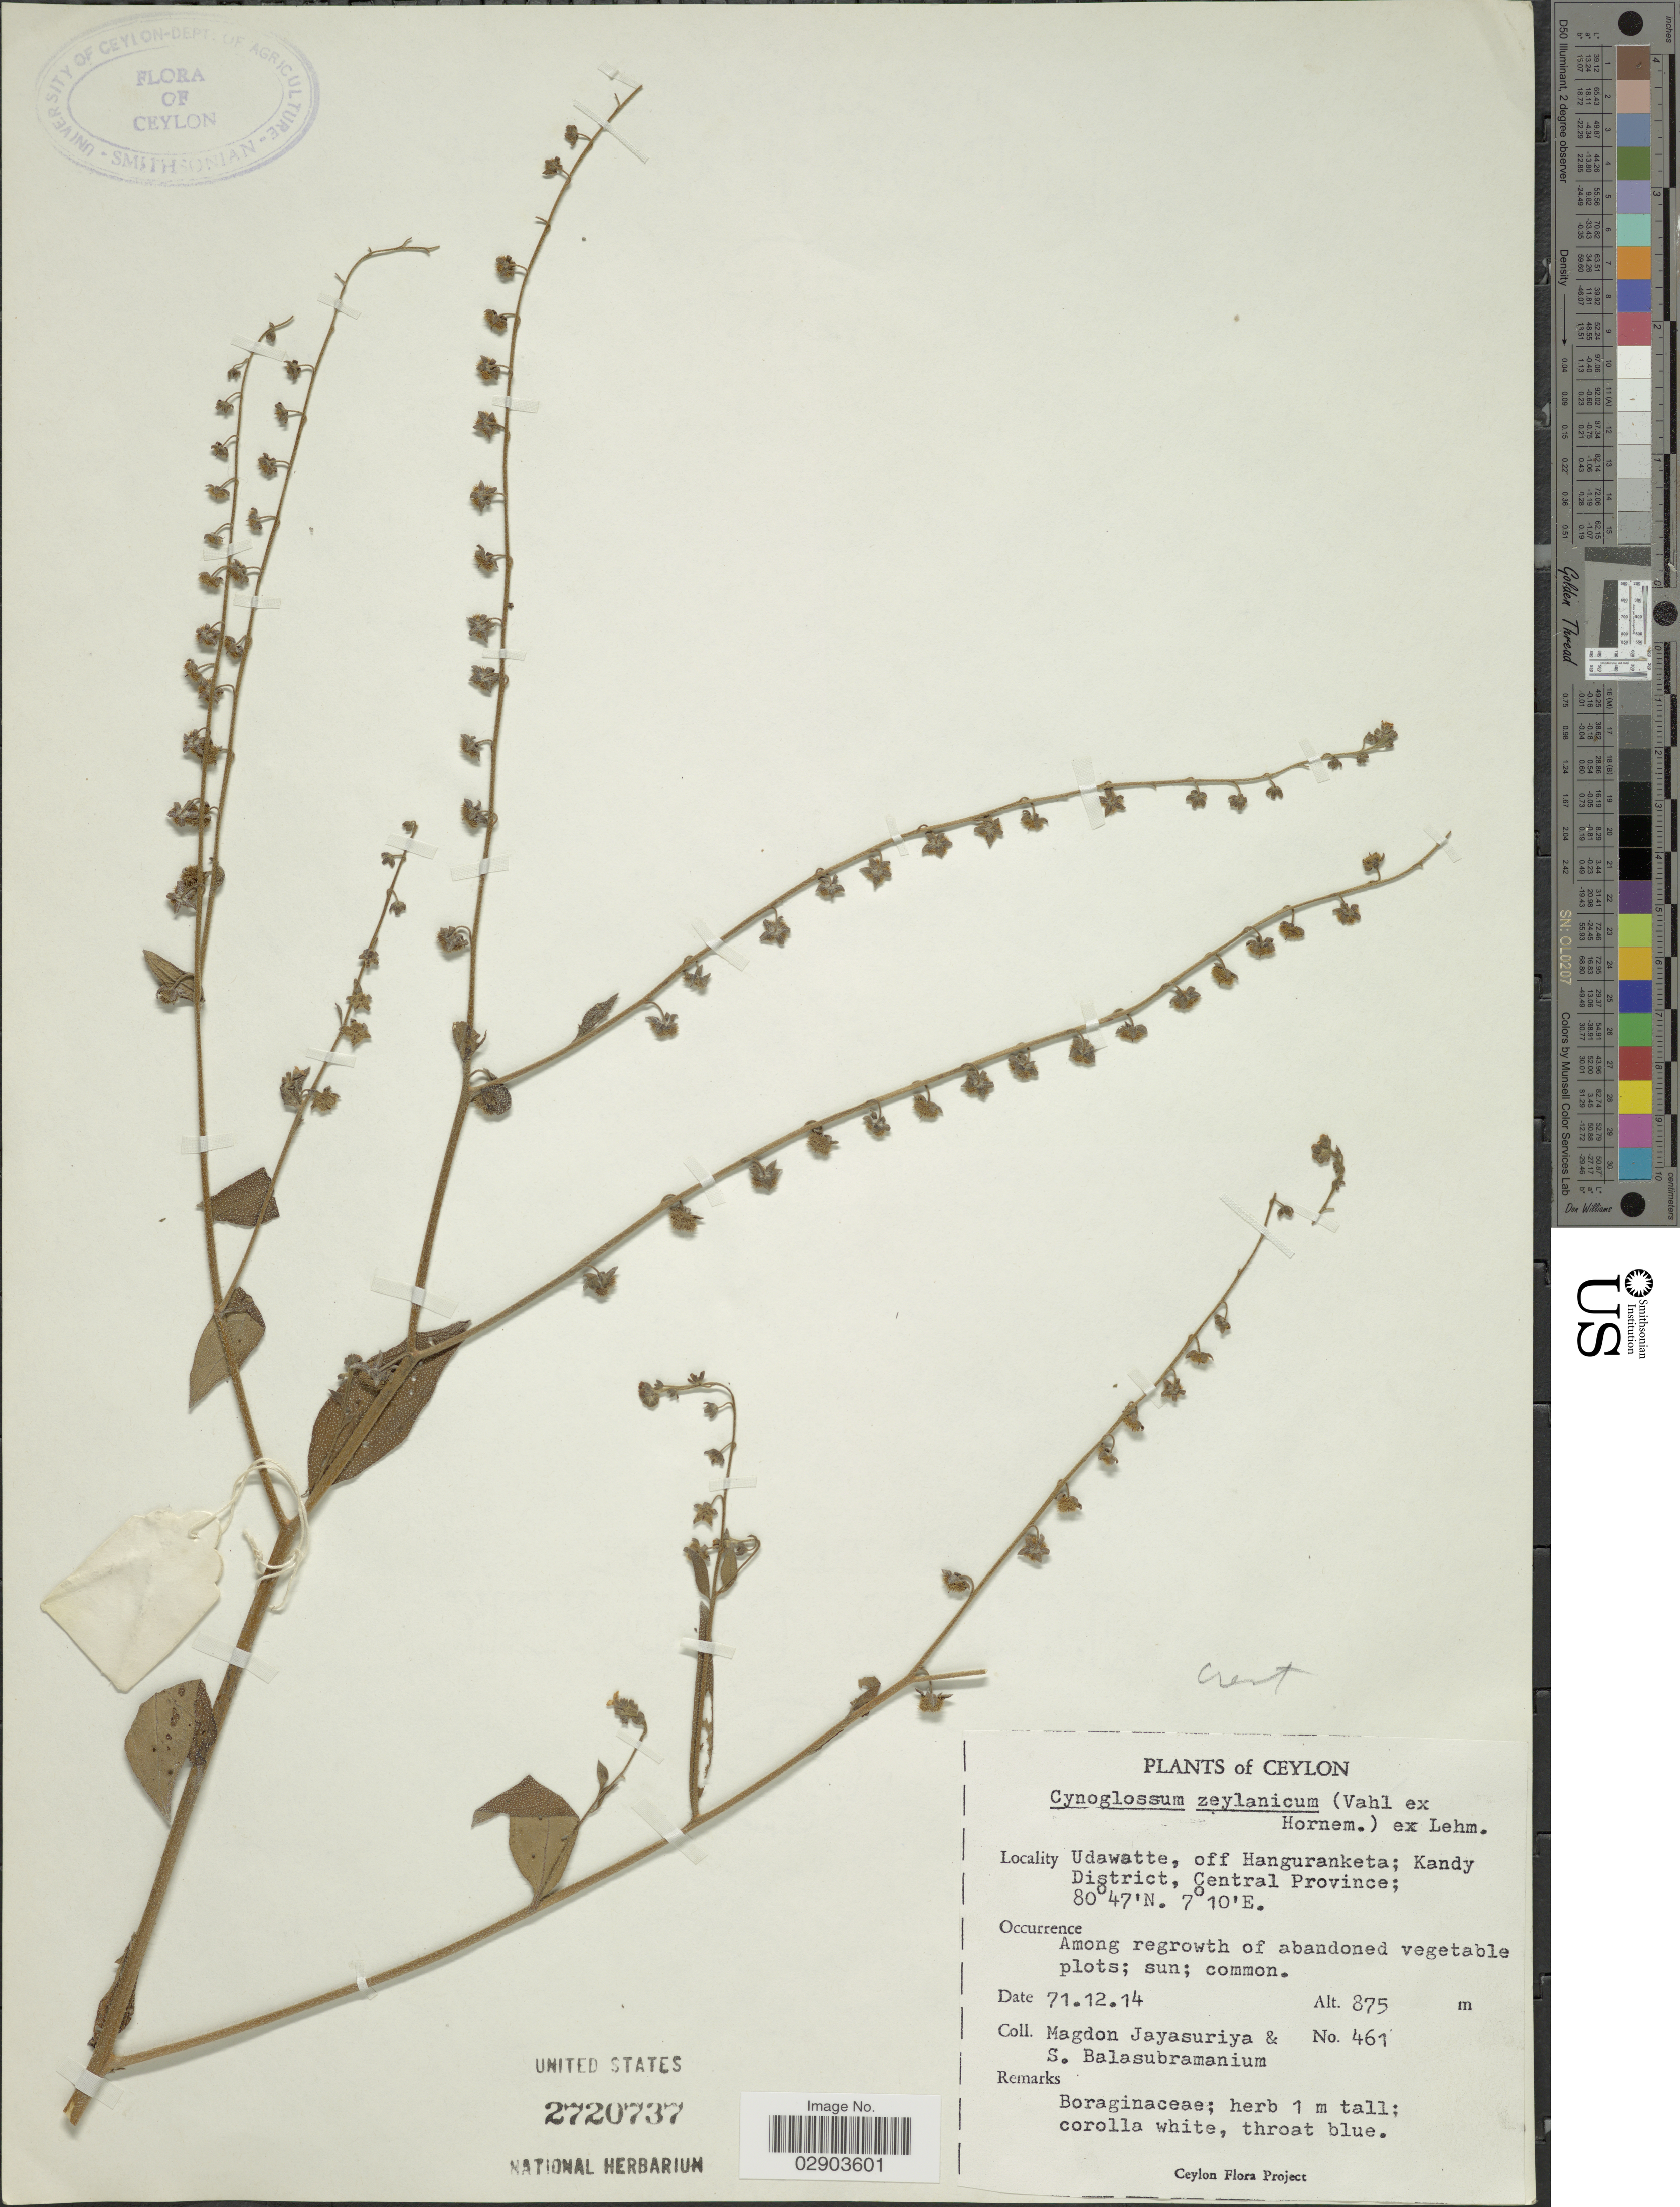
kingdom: Plantae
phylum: Tracheophyta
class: Magnoliopsida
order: Boraginales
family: Boraginaceae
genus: Cynoglossum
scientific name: Cynoglossum zeylanicum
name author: Thunb. ex Lehm.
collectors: A. H. Jayasuriya & S. Balasubramanium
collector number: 461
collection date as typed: Transcribed d/m/y: 14/12/71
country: Sri Lanka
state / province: Central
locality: Ceylon, Udawatte, off Hanguranketa; Kandy District, Central Province.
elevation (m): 875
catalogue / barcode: US 2720737